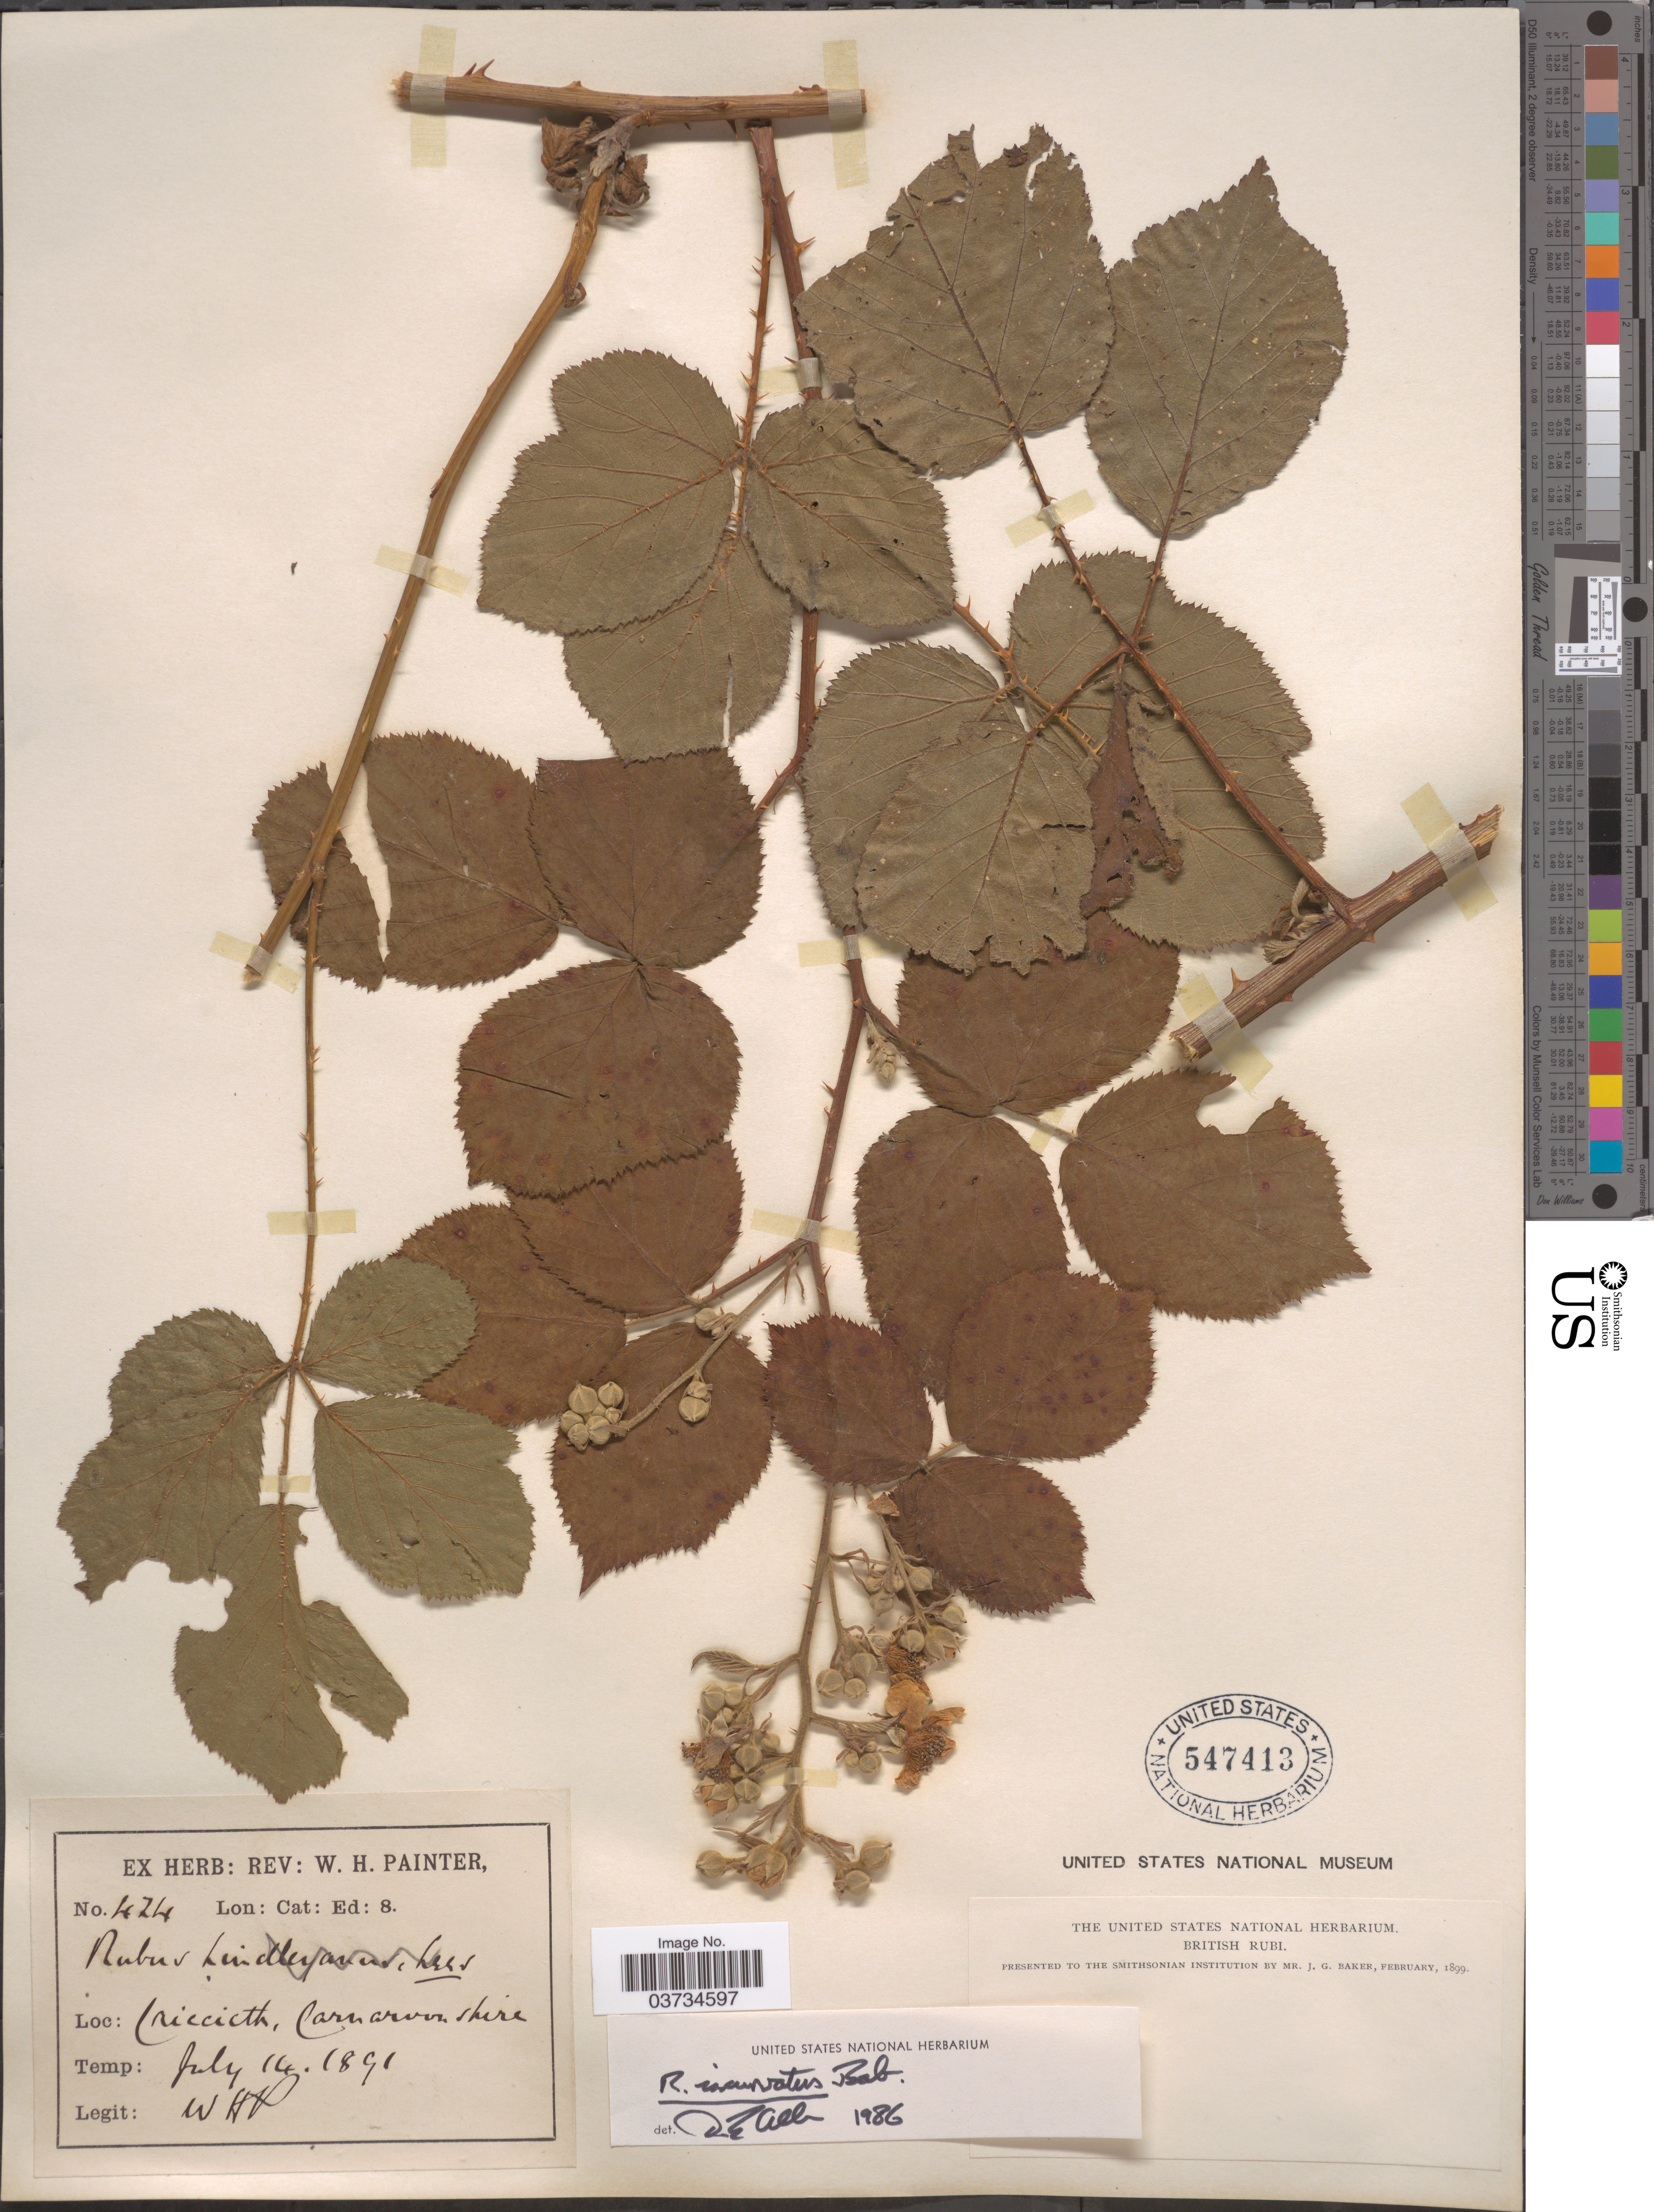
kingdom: Plantae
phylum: Tracheophyta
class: Magnoliopsida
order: Rosales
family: Rosaceae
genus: Rubus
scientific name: Rubus incurvatus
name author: Bab.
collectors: W. H. Painter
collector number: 424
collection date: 1891-07-14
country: United Kingdom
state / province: Wales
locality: Criccieth, Carnarvonshire.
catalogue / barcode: US 547413